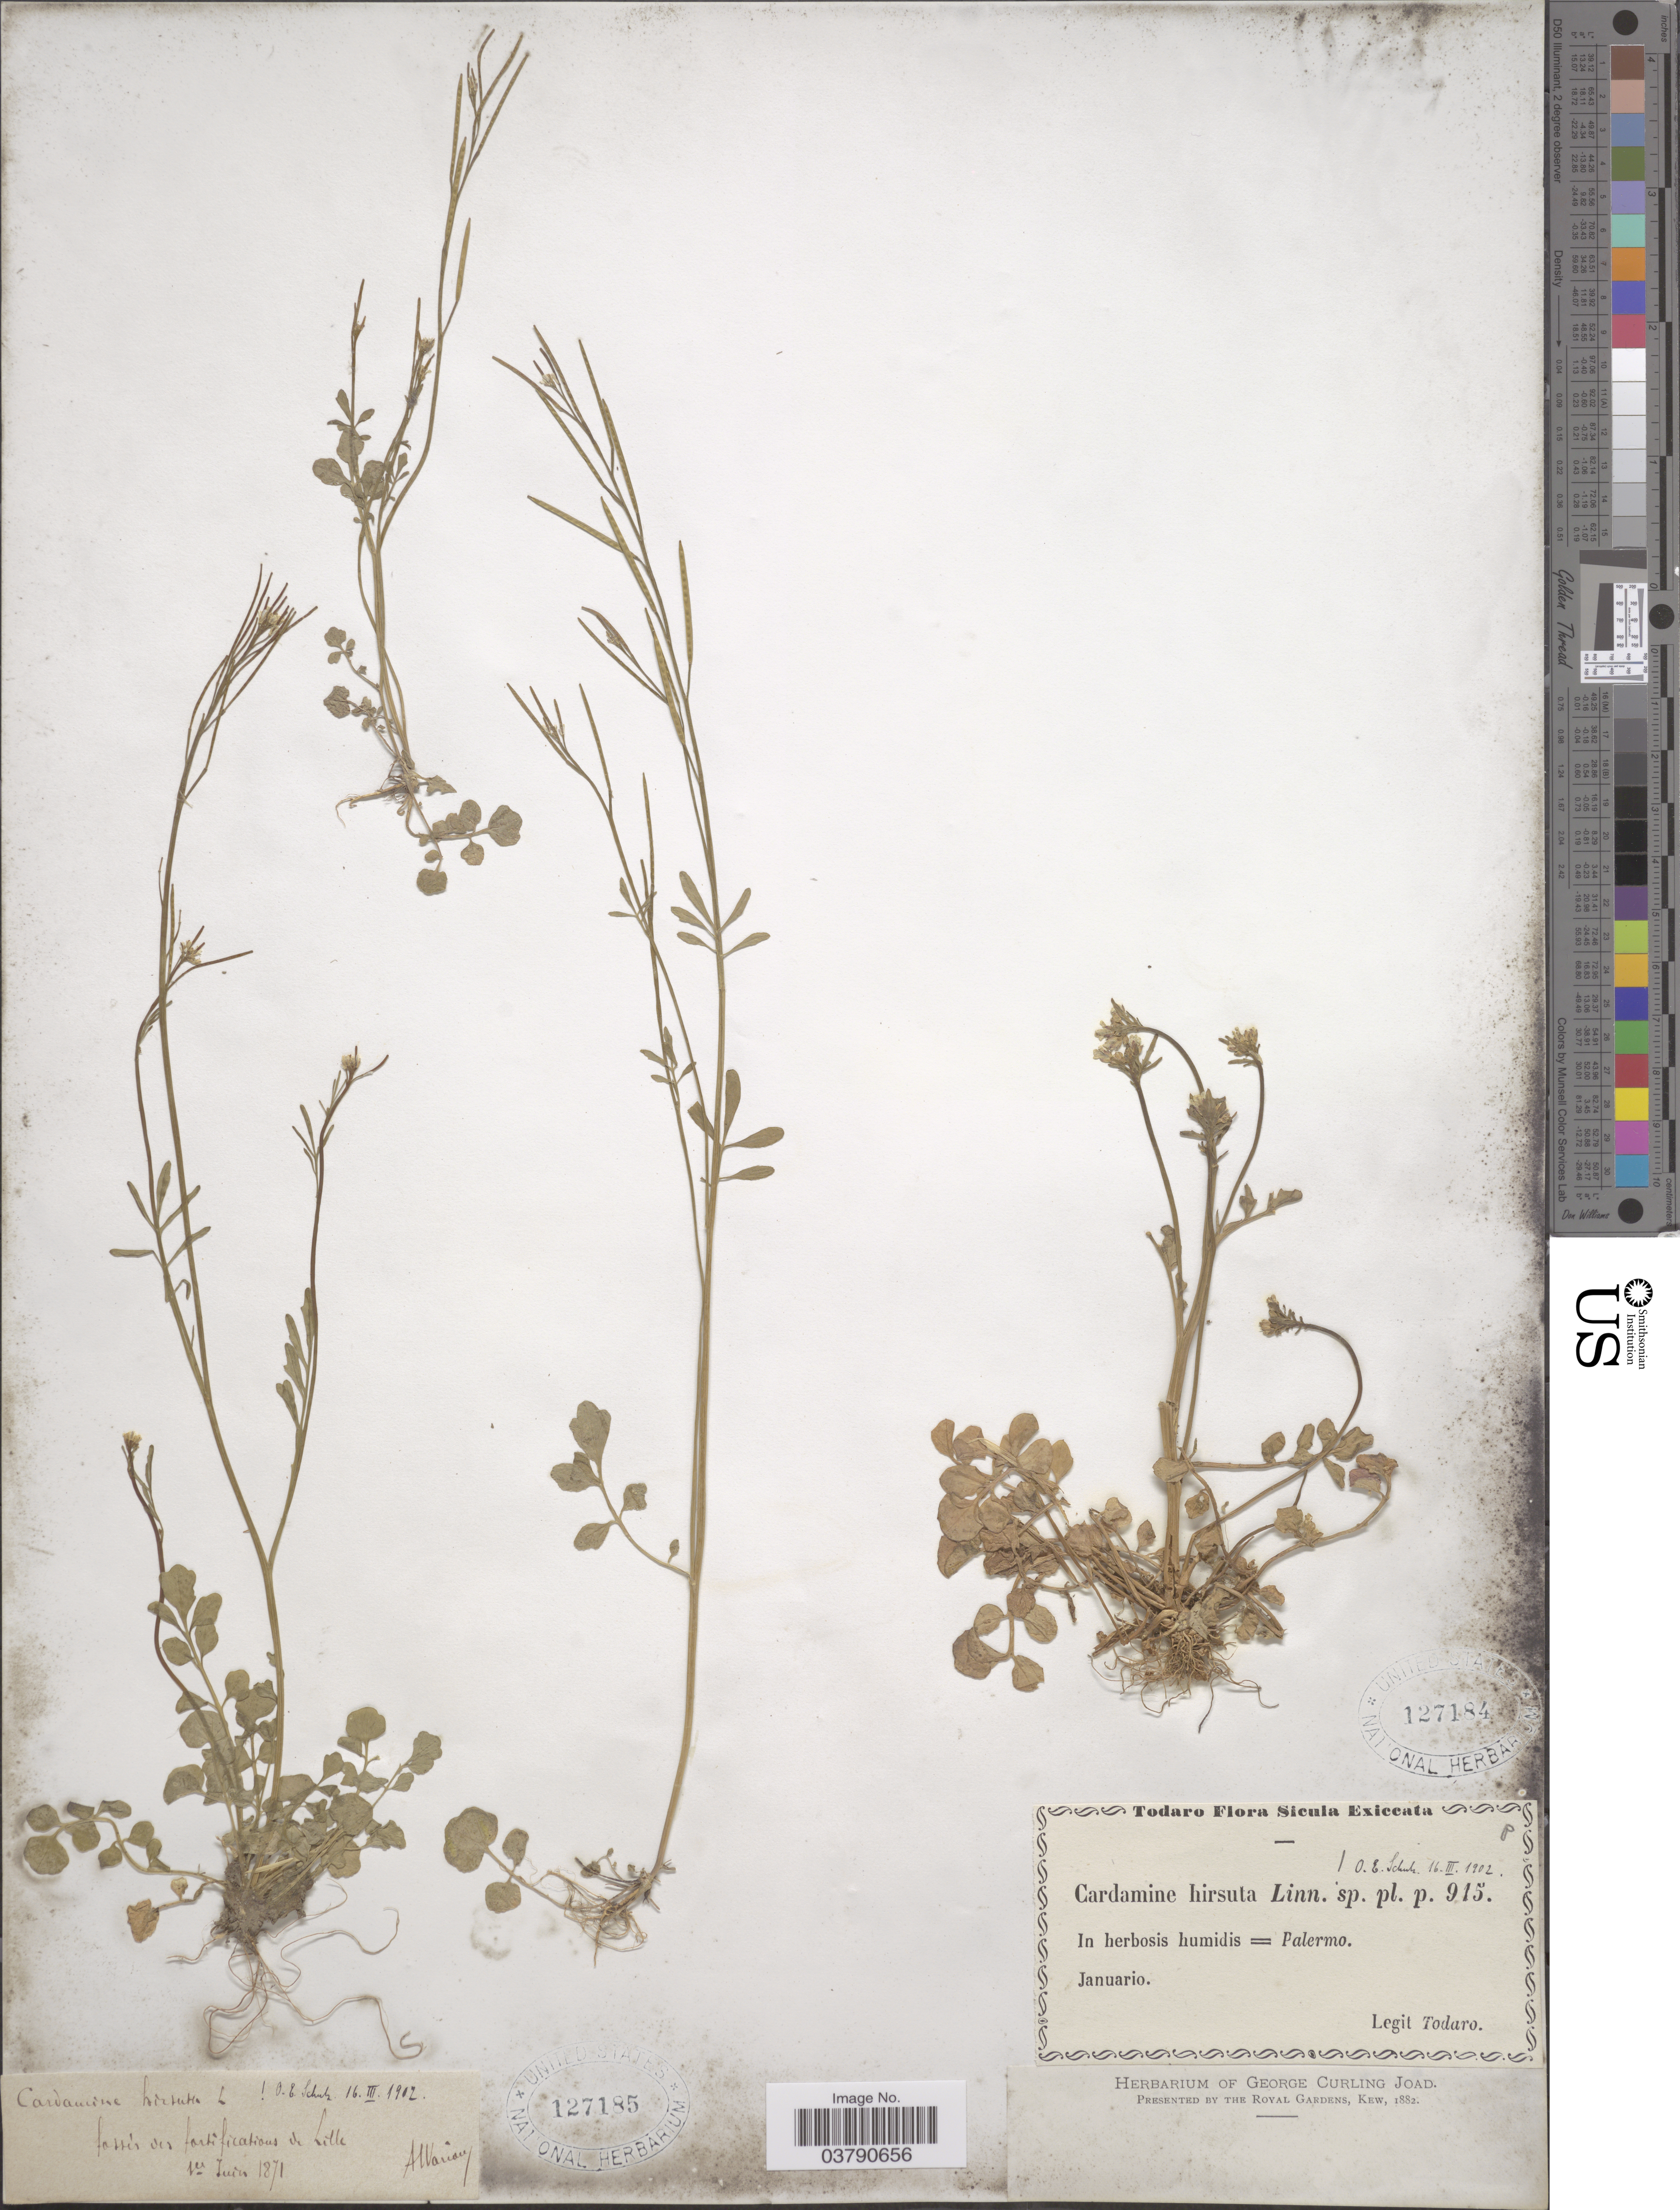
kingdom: Plantae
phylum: Tracheophyta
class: Magnoliopsida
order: Brassicales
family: Brassicaceae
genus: Cardamine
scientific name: Cardamine hirsuta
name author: L.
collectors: A. Warion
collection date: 1871-06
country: France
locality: Fossés des fortificatious de Lille.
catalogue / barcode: US 127185